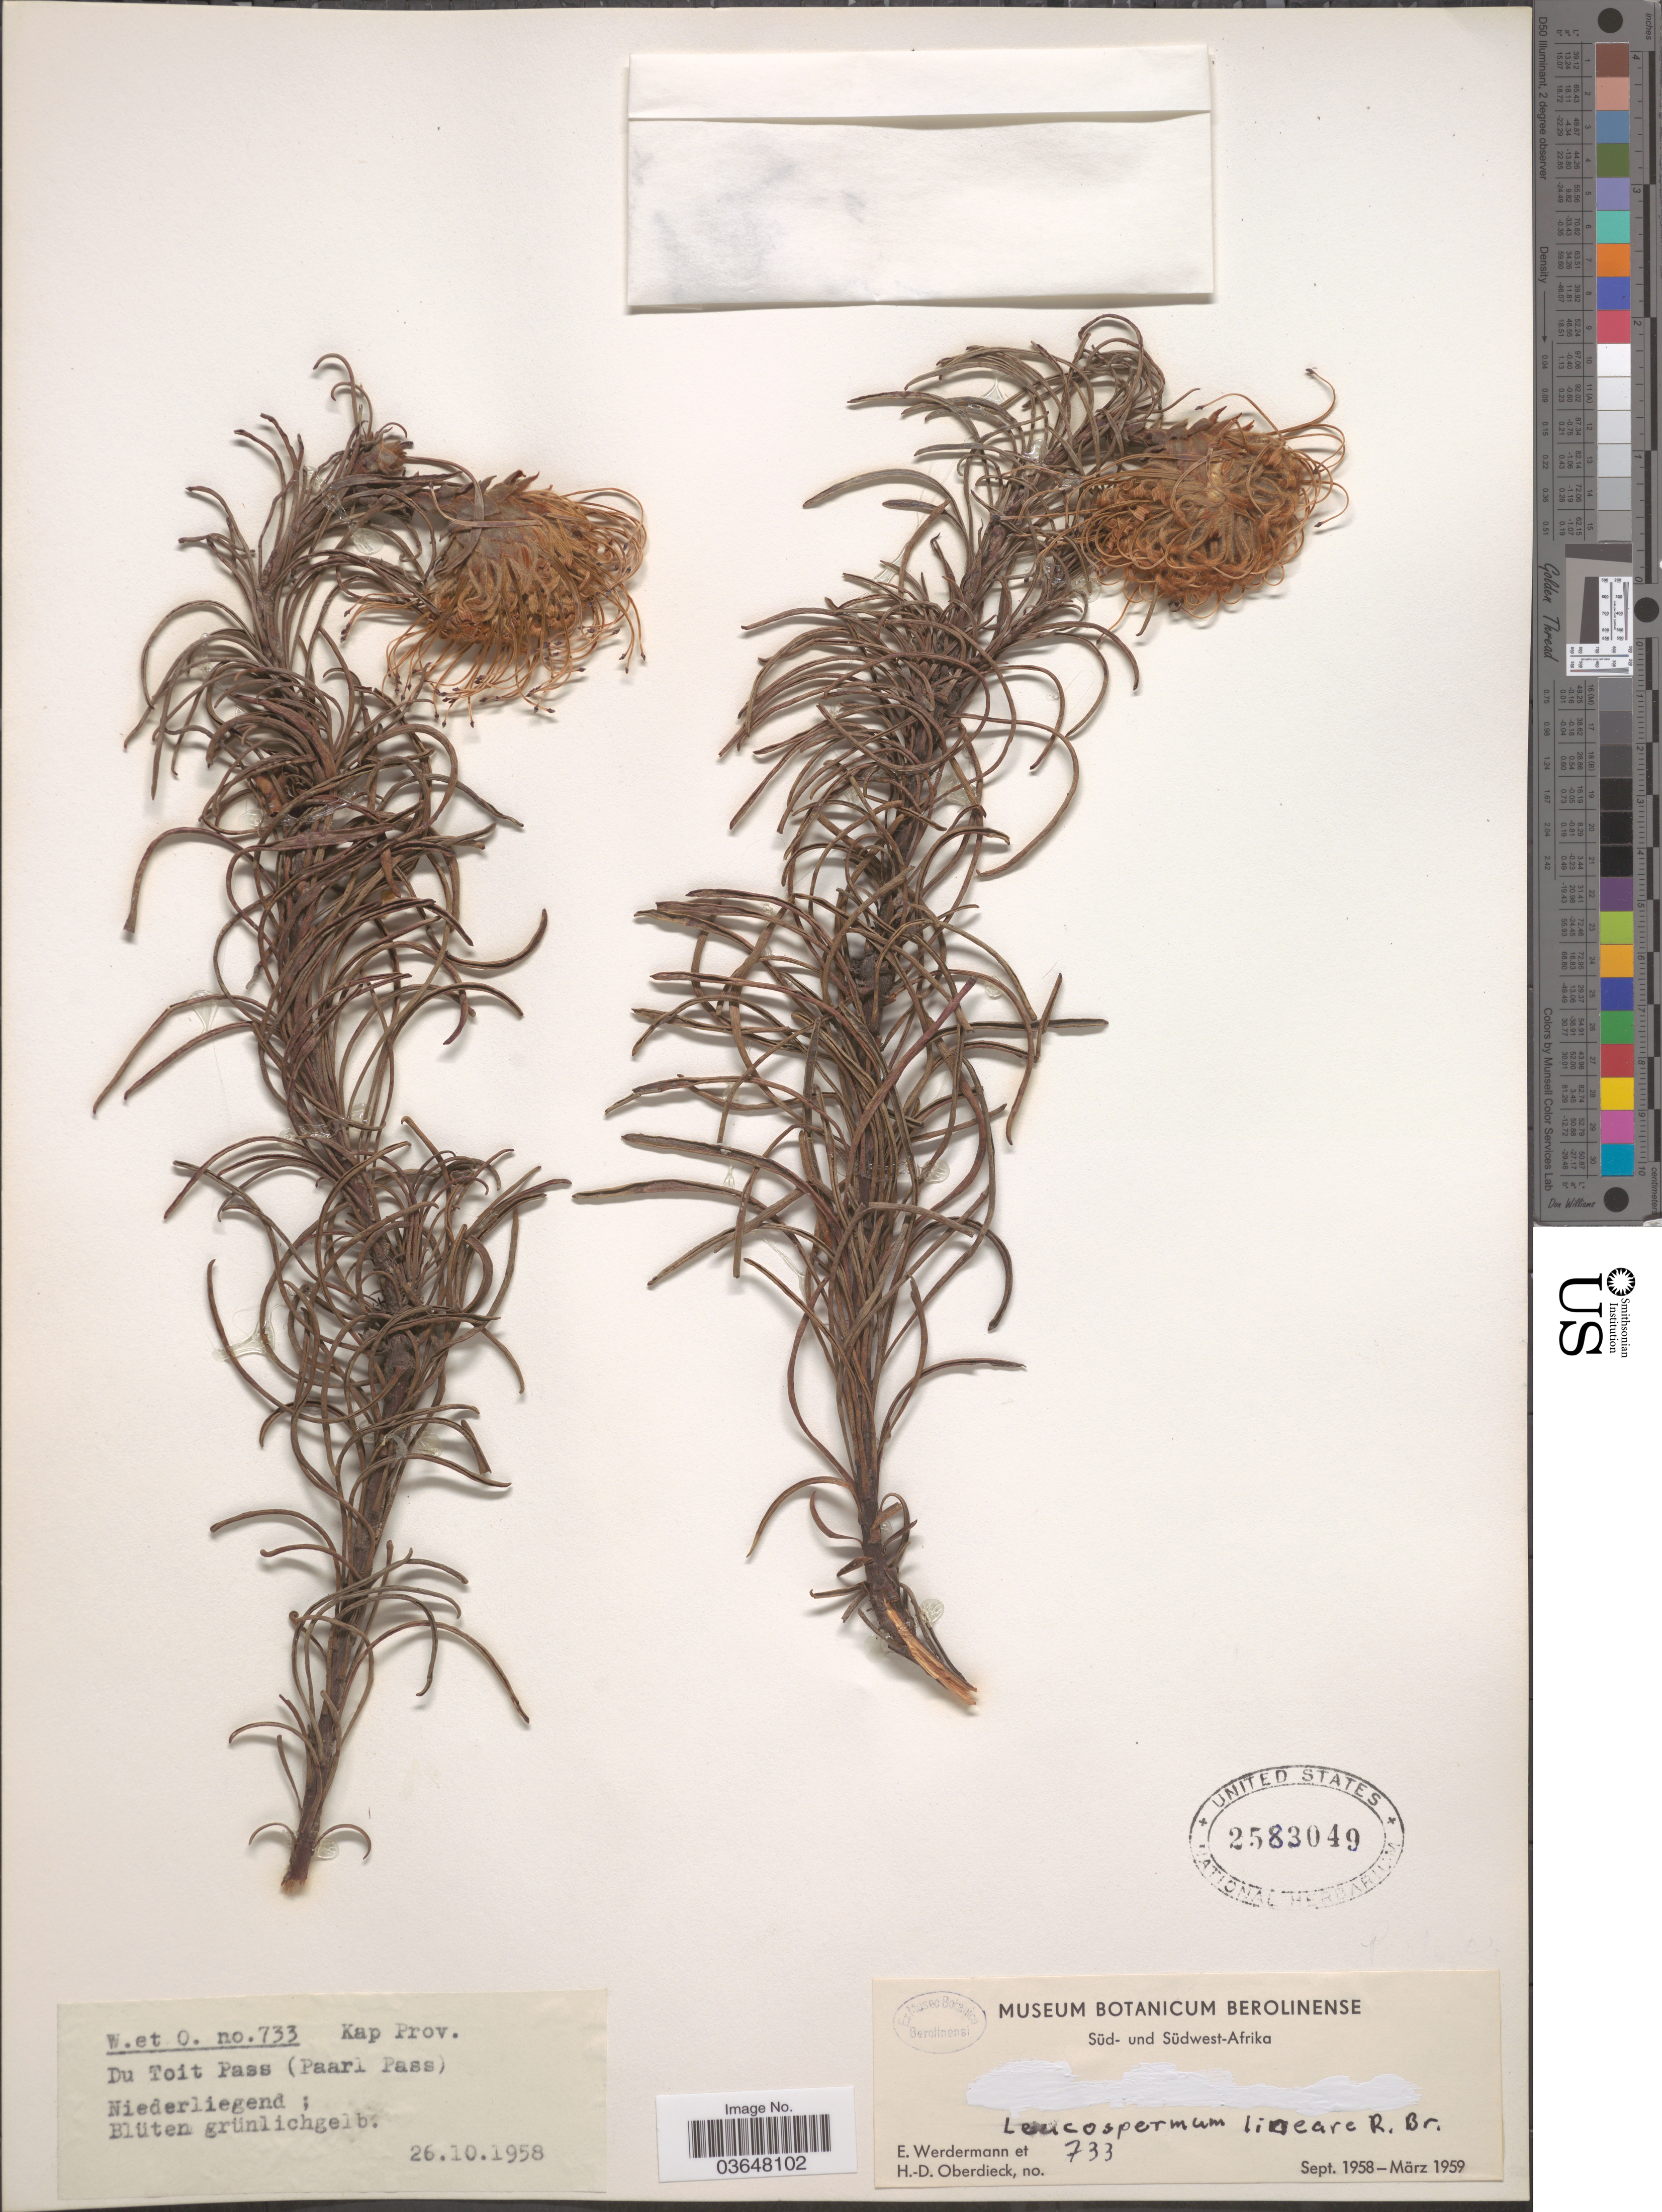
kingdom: Plantae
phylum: Tracheophyta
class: Magnoliopsida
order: Proteales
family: Proteaceae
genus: Leucospermum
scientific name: Leucospermum lineare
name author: R. Br.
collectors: E. Werdermann & H. Oberdieck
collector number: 733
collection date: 1958-10-26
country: South Africa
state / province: Western Cape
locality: Kap Prov. Du Toit Pass ( Paarl Pass).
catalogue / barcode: US 2583049